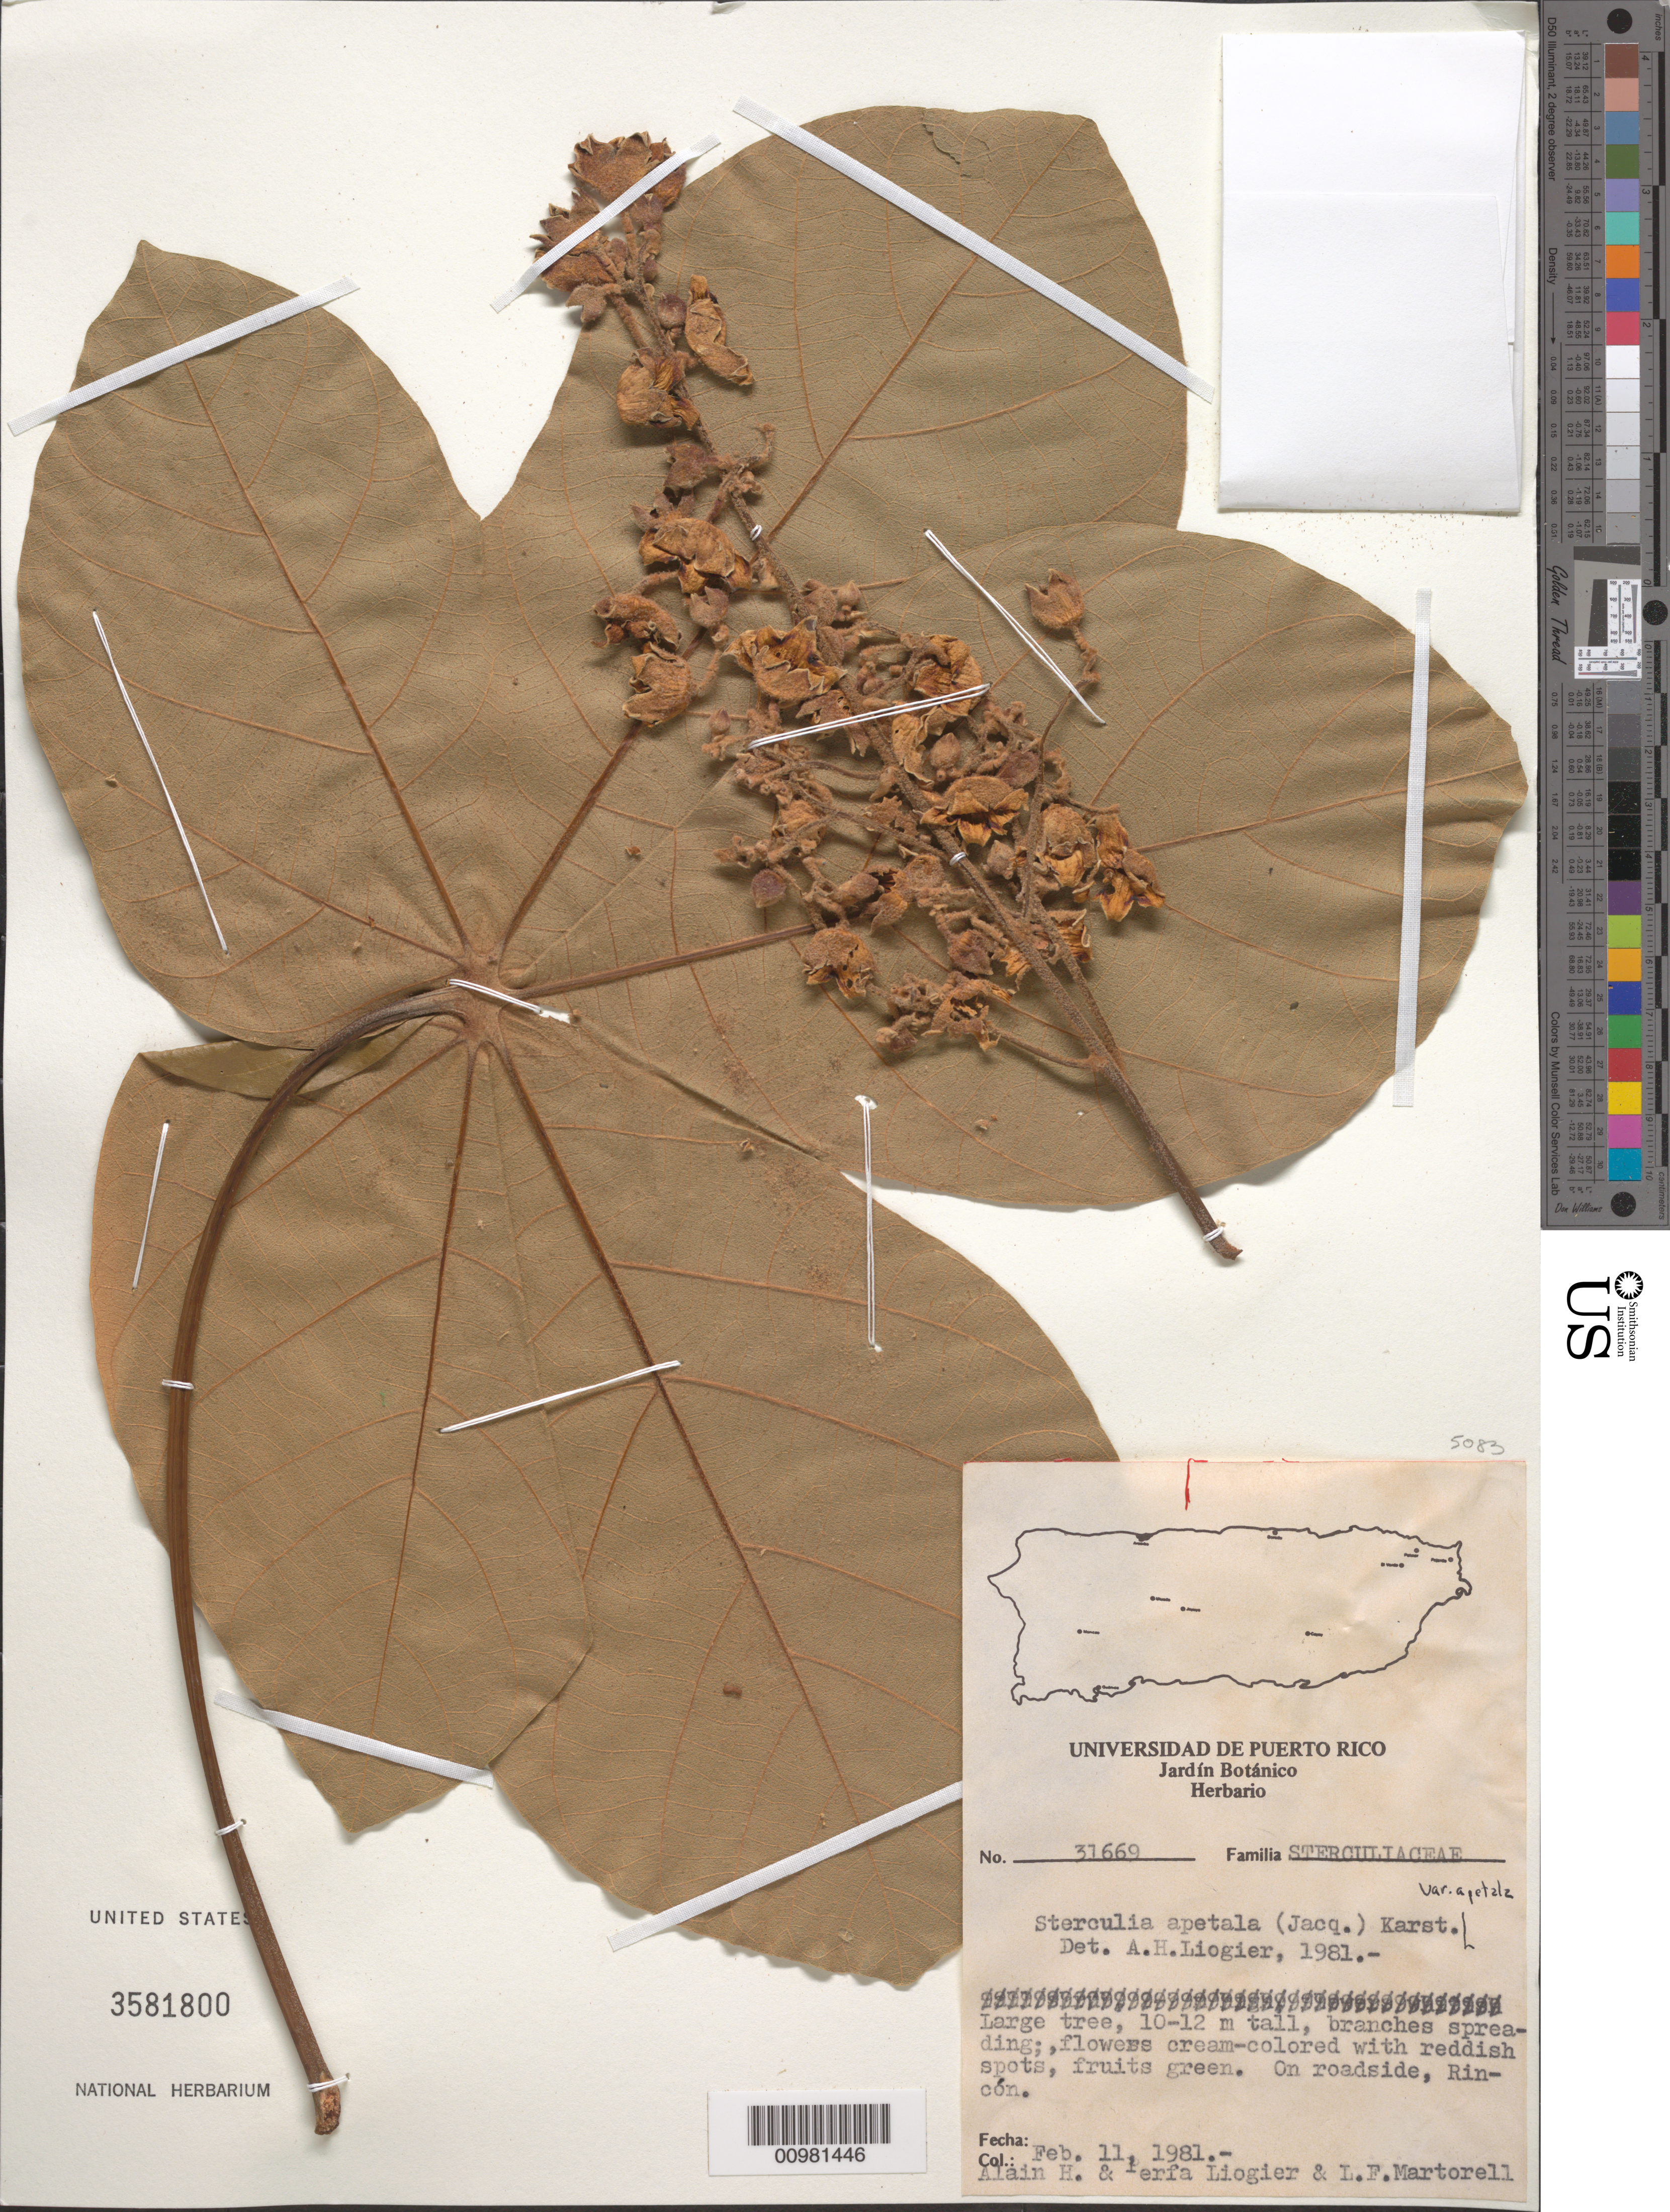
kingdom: Plantae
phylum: Tracheophyta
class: Magnoliopsida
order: Malvales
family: Malvaceae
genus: Sterculia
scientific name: Sterculia apetala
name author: (Jacq.) H. Karst.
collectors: A. H. Liogier, M. P. Liogier & L. Martorell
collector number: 31669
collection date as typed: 11 Feb 1981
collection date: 1981-02-11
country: Puerto Rico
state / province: Rincón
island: Puerto Rico I.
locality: Rincon.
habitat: On roadside.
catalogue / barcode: US 3581800